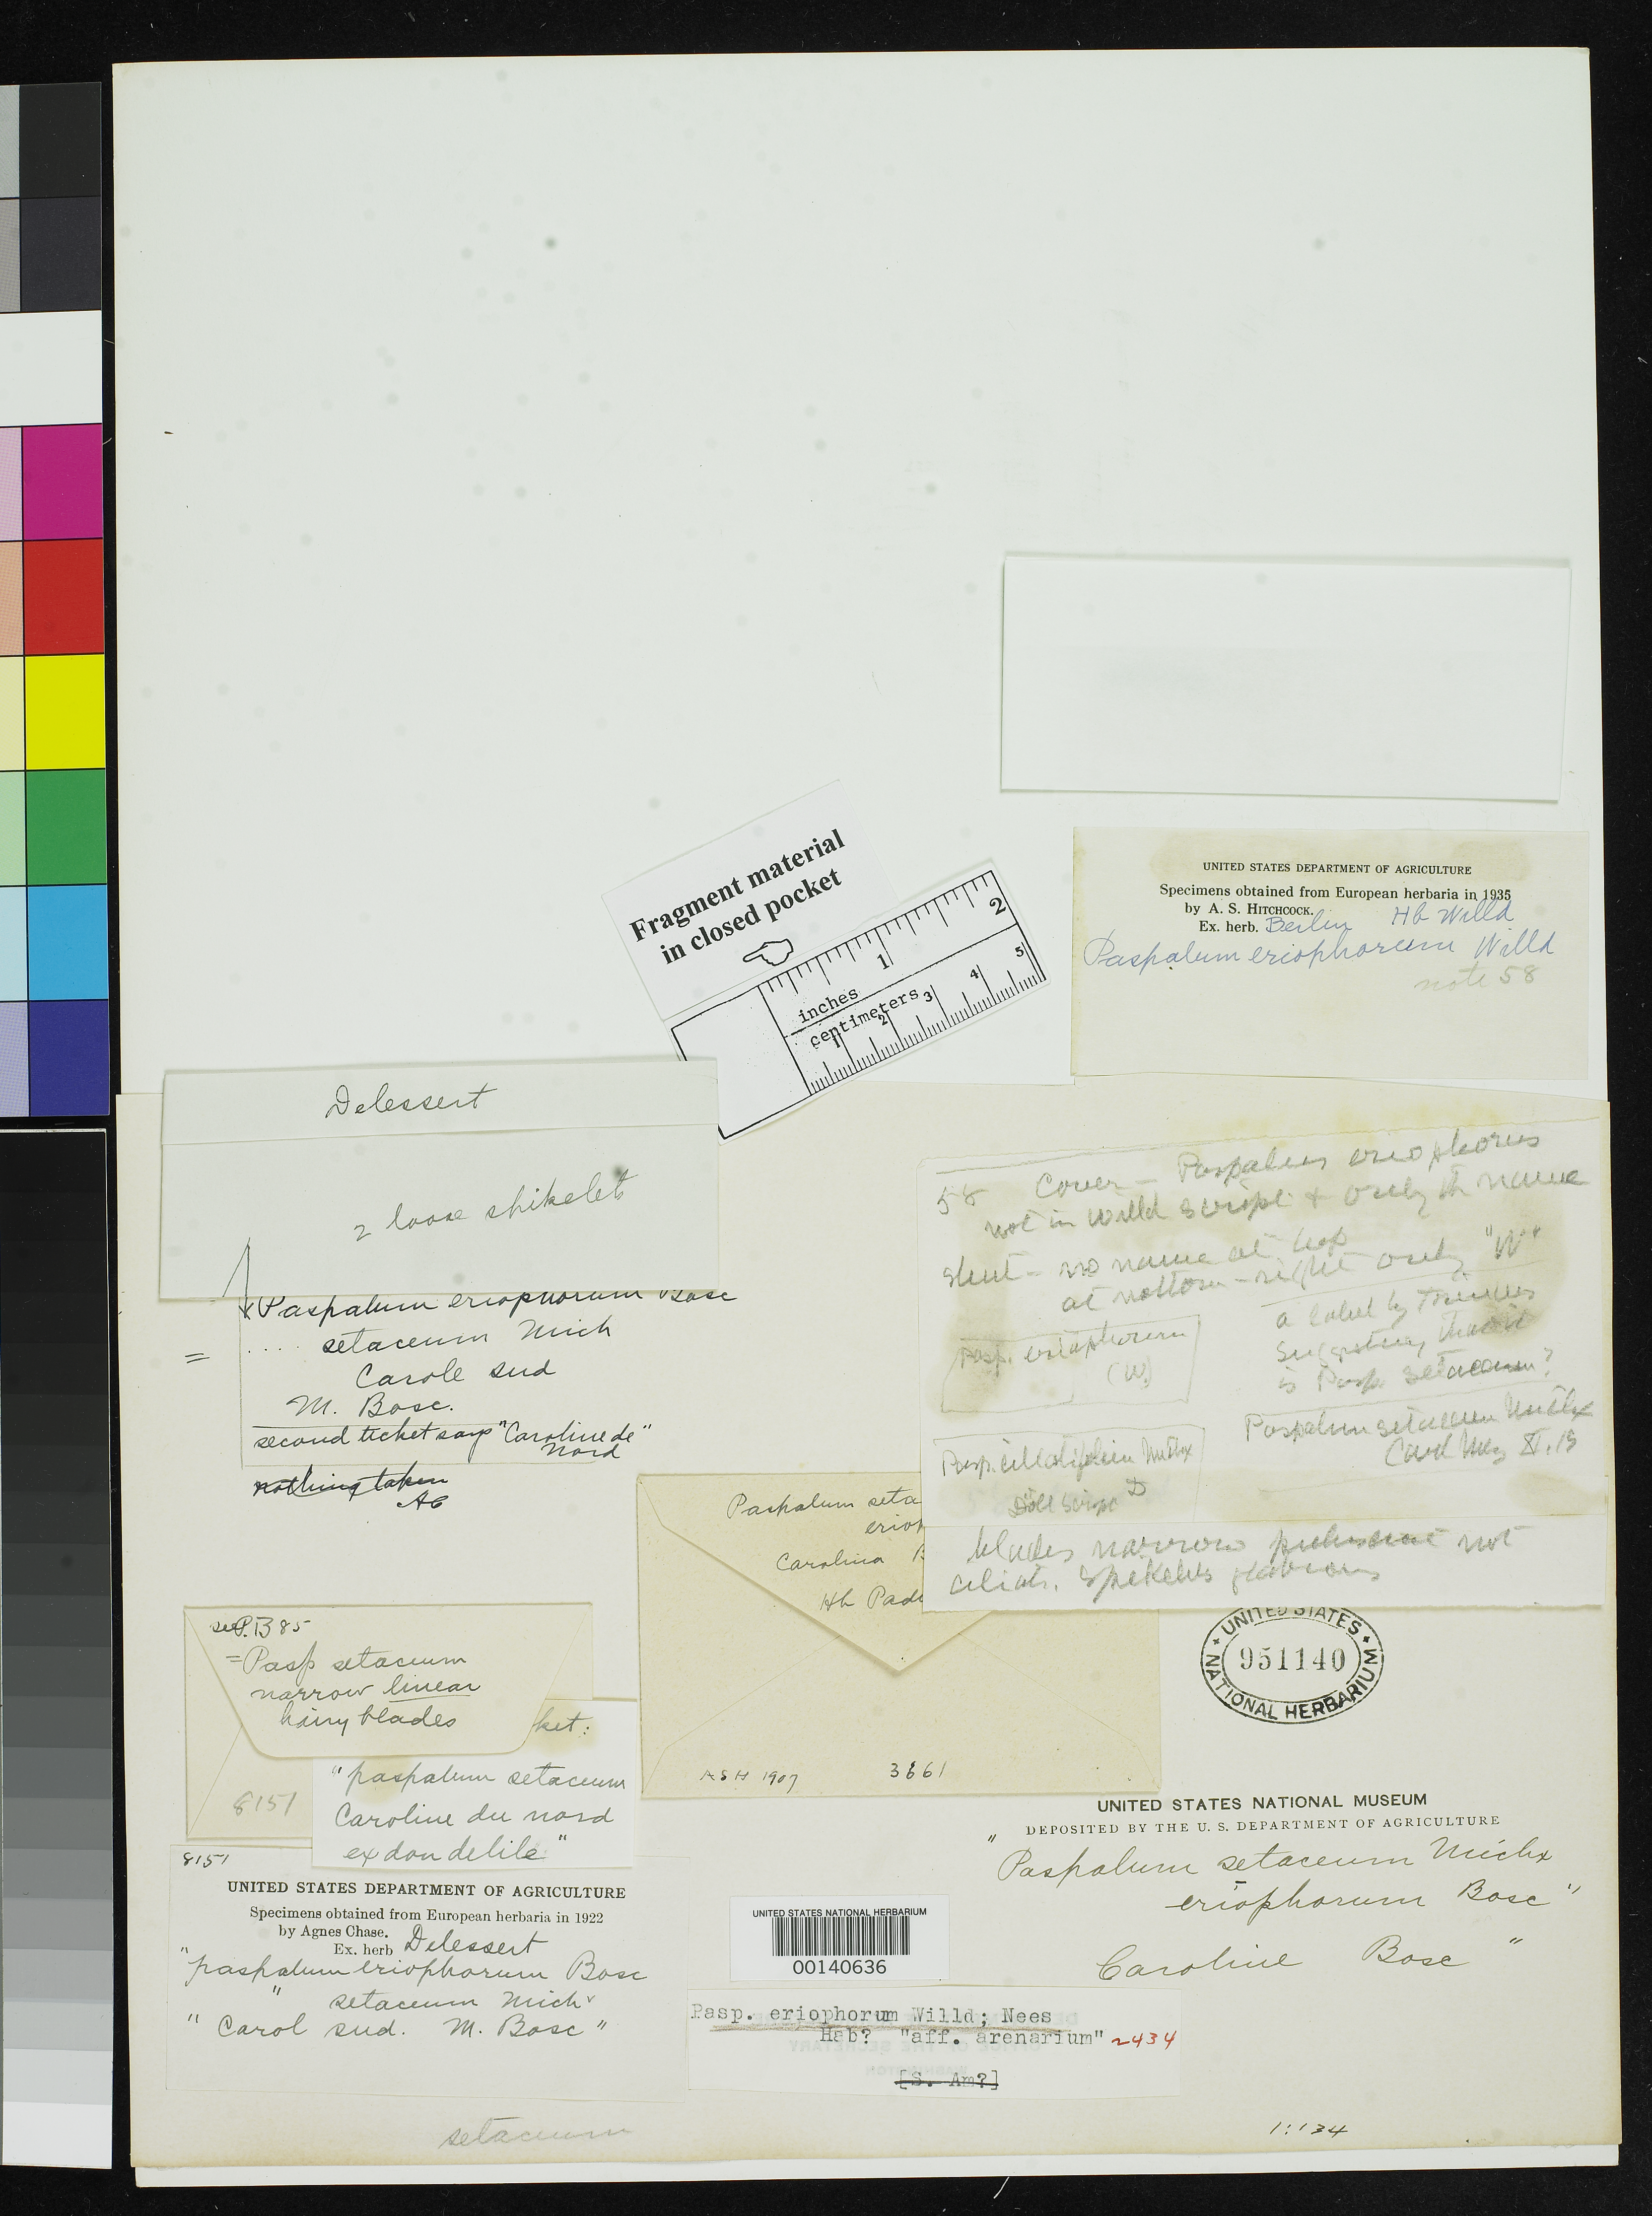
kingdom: Plantae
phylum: Tracheophyta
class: Liliopsida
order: Poales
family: Poaceae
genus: Paspalum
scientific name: Paspalum eriophorum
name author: Willd. ex Nees in Mart.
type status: Type Fragment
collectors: L. A. G. Bosc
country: United States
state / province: North Carolina / South Carolina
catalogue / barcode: US 951140